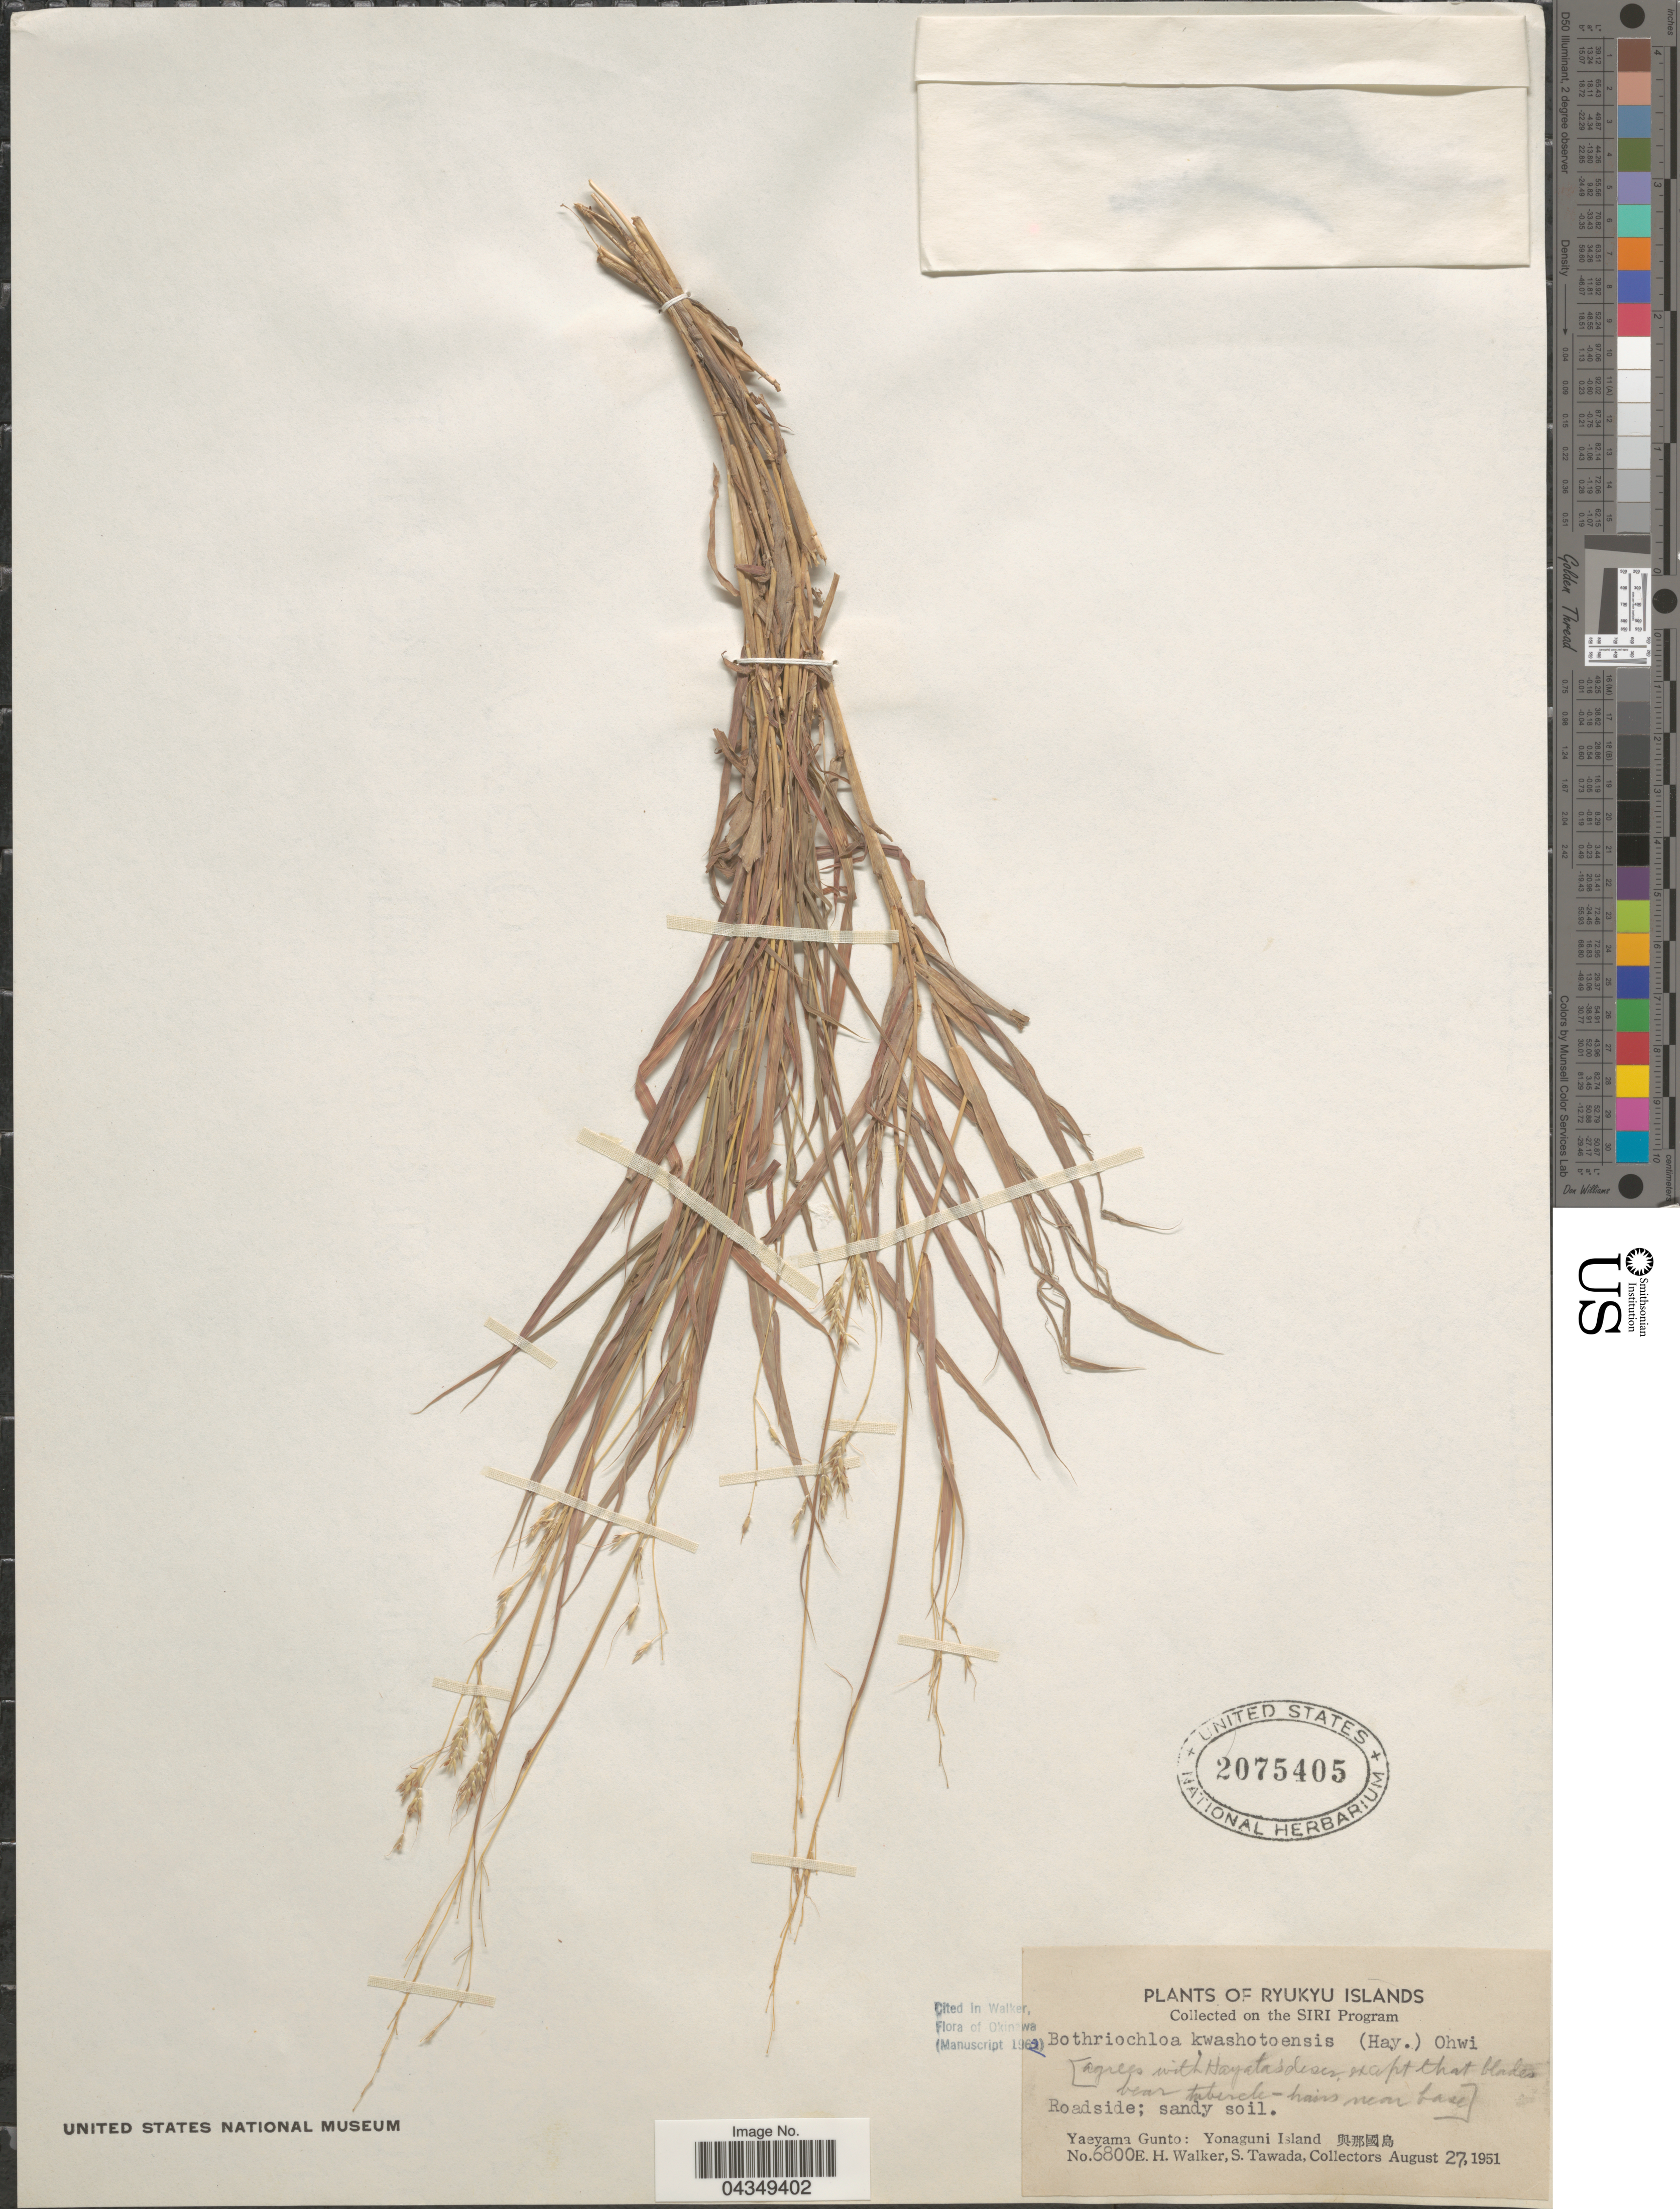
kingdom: Plantae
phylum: Tracheophyta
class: Liliopsida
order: Poales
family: Poaceae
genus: Capillipedium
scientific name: Capillipedium kwashotense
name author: (Hayata) C. C. Hsu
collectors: E. H. Walker & S. Tawada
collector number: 6800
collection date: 1951-08-27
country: Japan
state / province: Okinawa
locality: Ryukyu Islands. Roadside. Yaeyama Gunto: Yonaguni Island. X.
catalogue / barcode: US 2075405